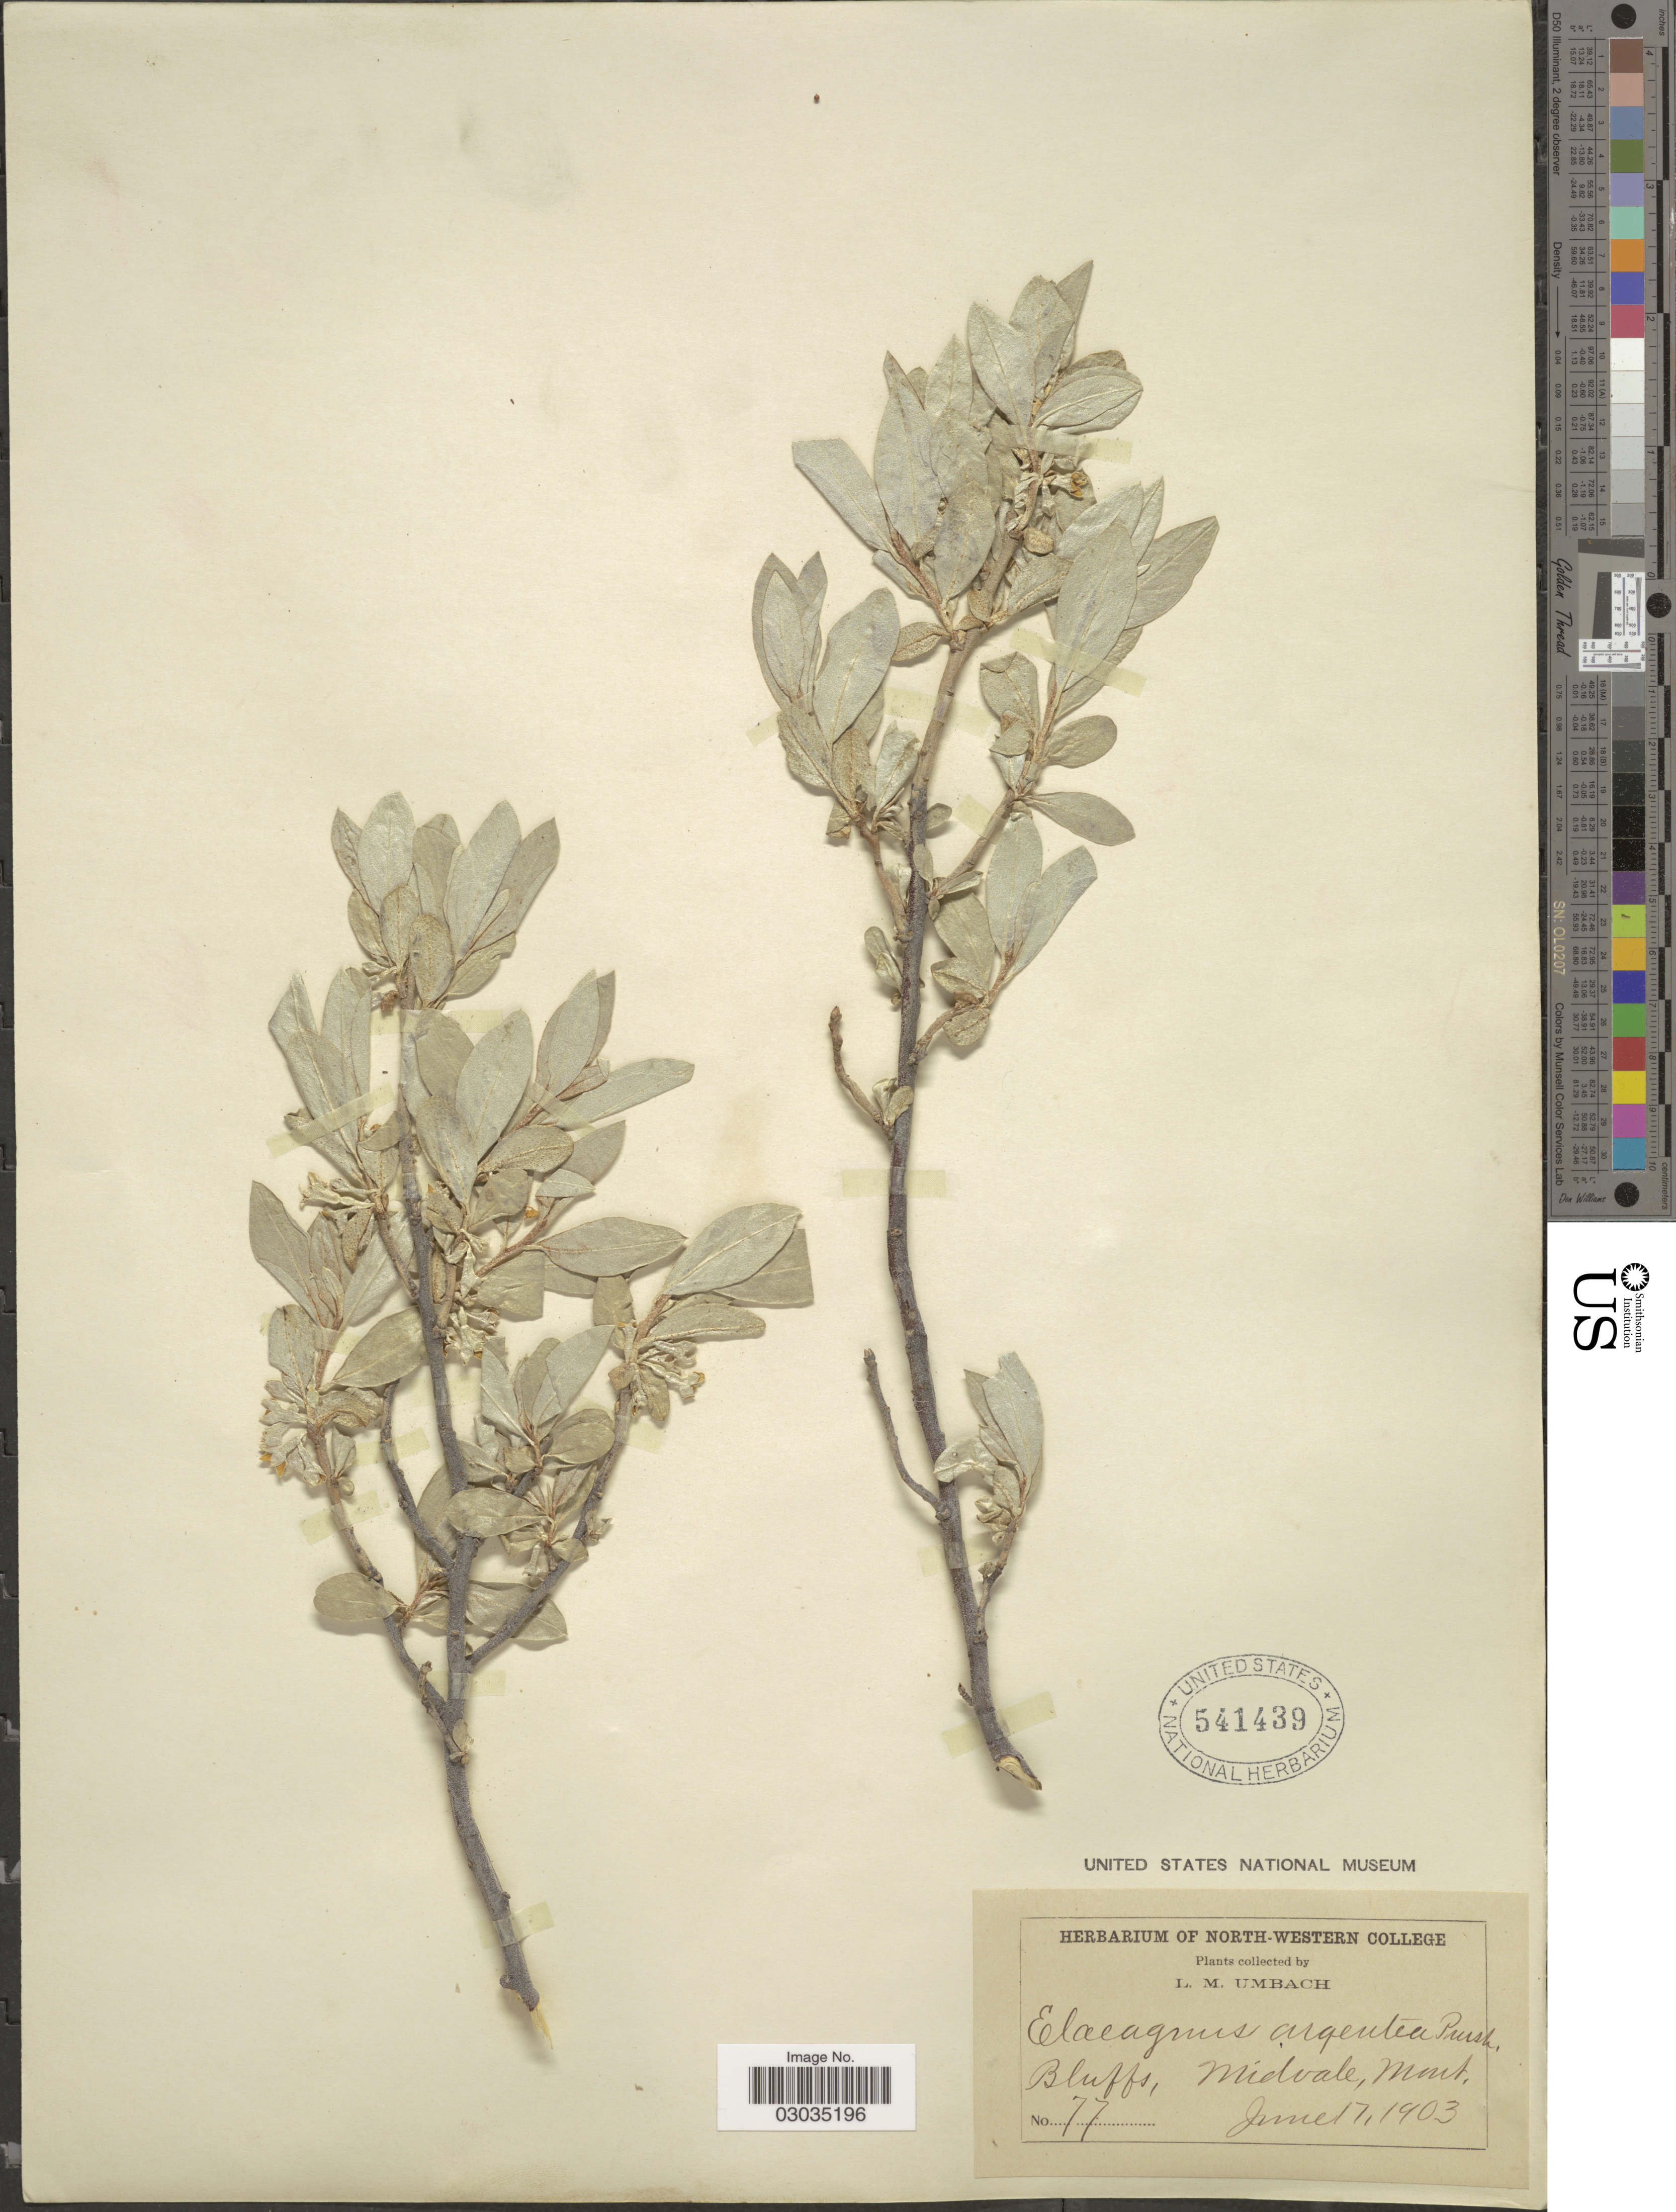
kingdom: Plantae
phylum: Tracheophyta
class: Magnoliopsida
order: Rosales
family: Elaeagnaceae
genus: Elaeagnus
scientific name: Elaeagnus commutata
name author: Bernh. ex Rydb.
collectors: L. M. Umbach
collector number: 77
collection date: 1903-06-17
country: United States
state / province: Montana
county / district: Lincoln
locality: Bluffs, Midvale, Mont.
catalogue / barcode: US 541439